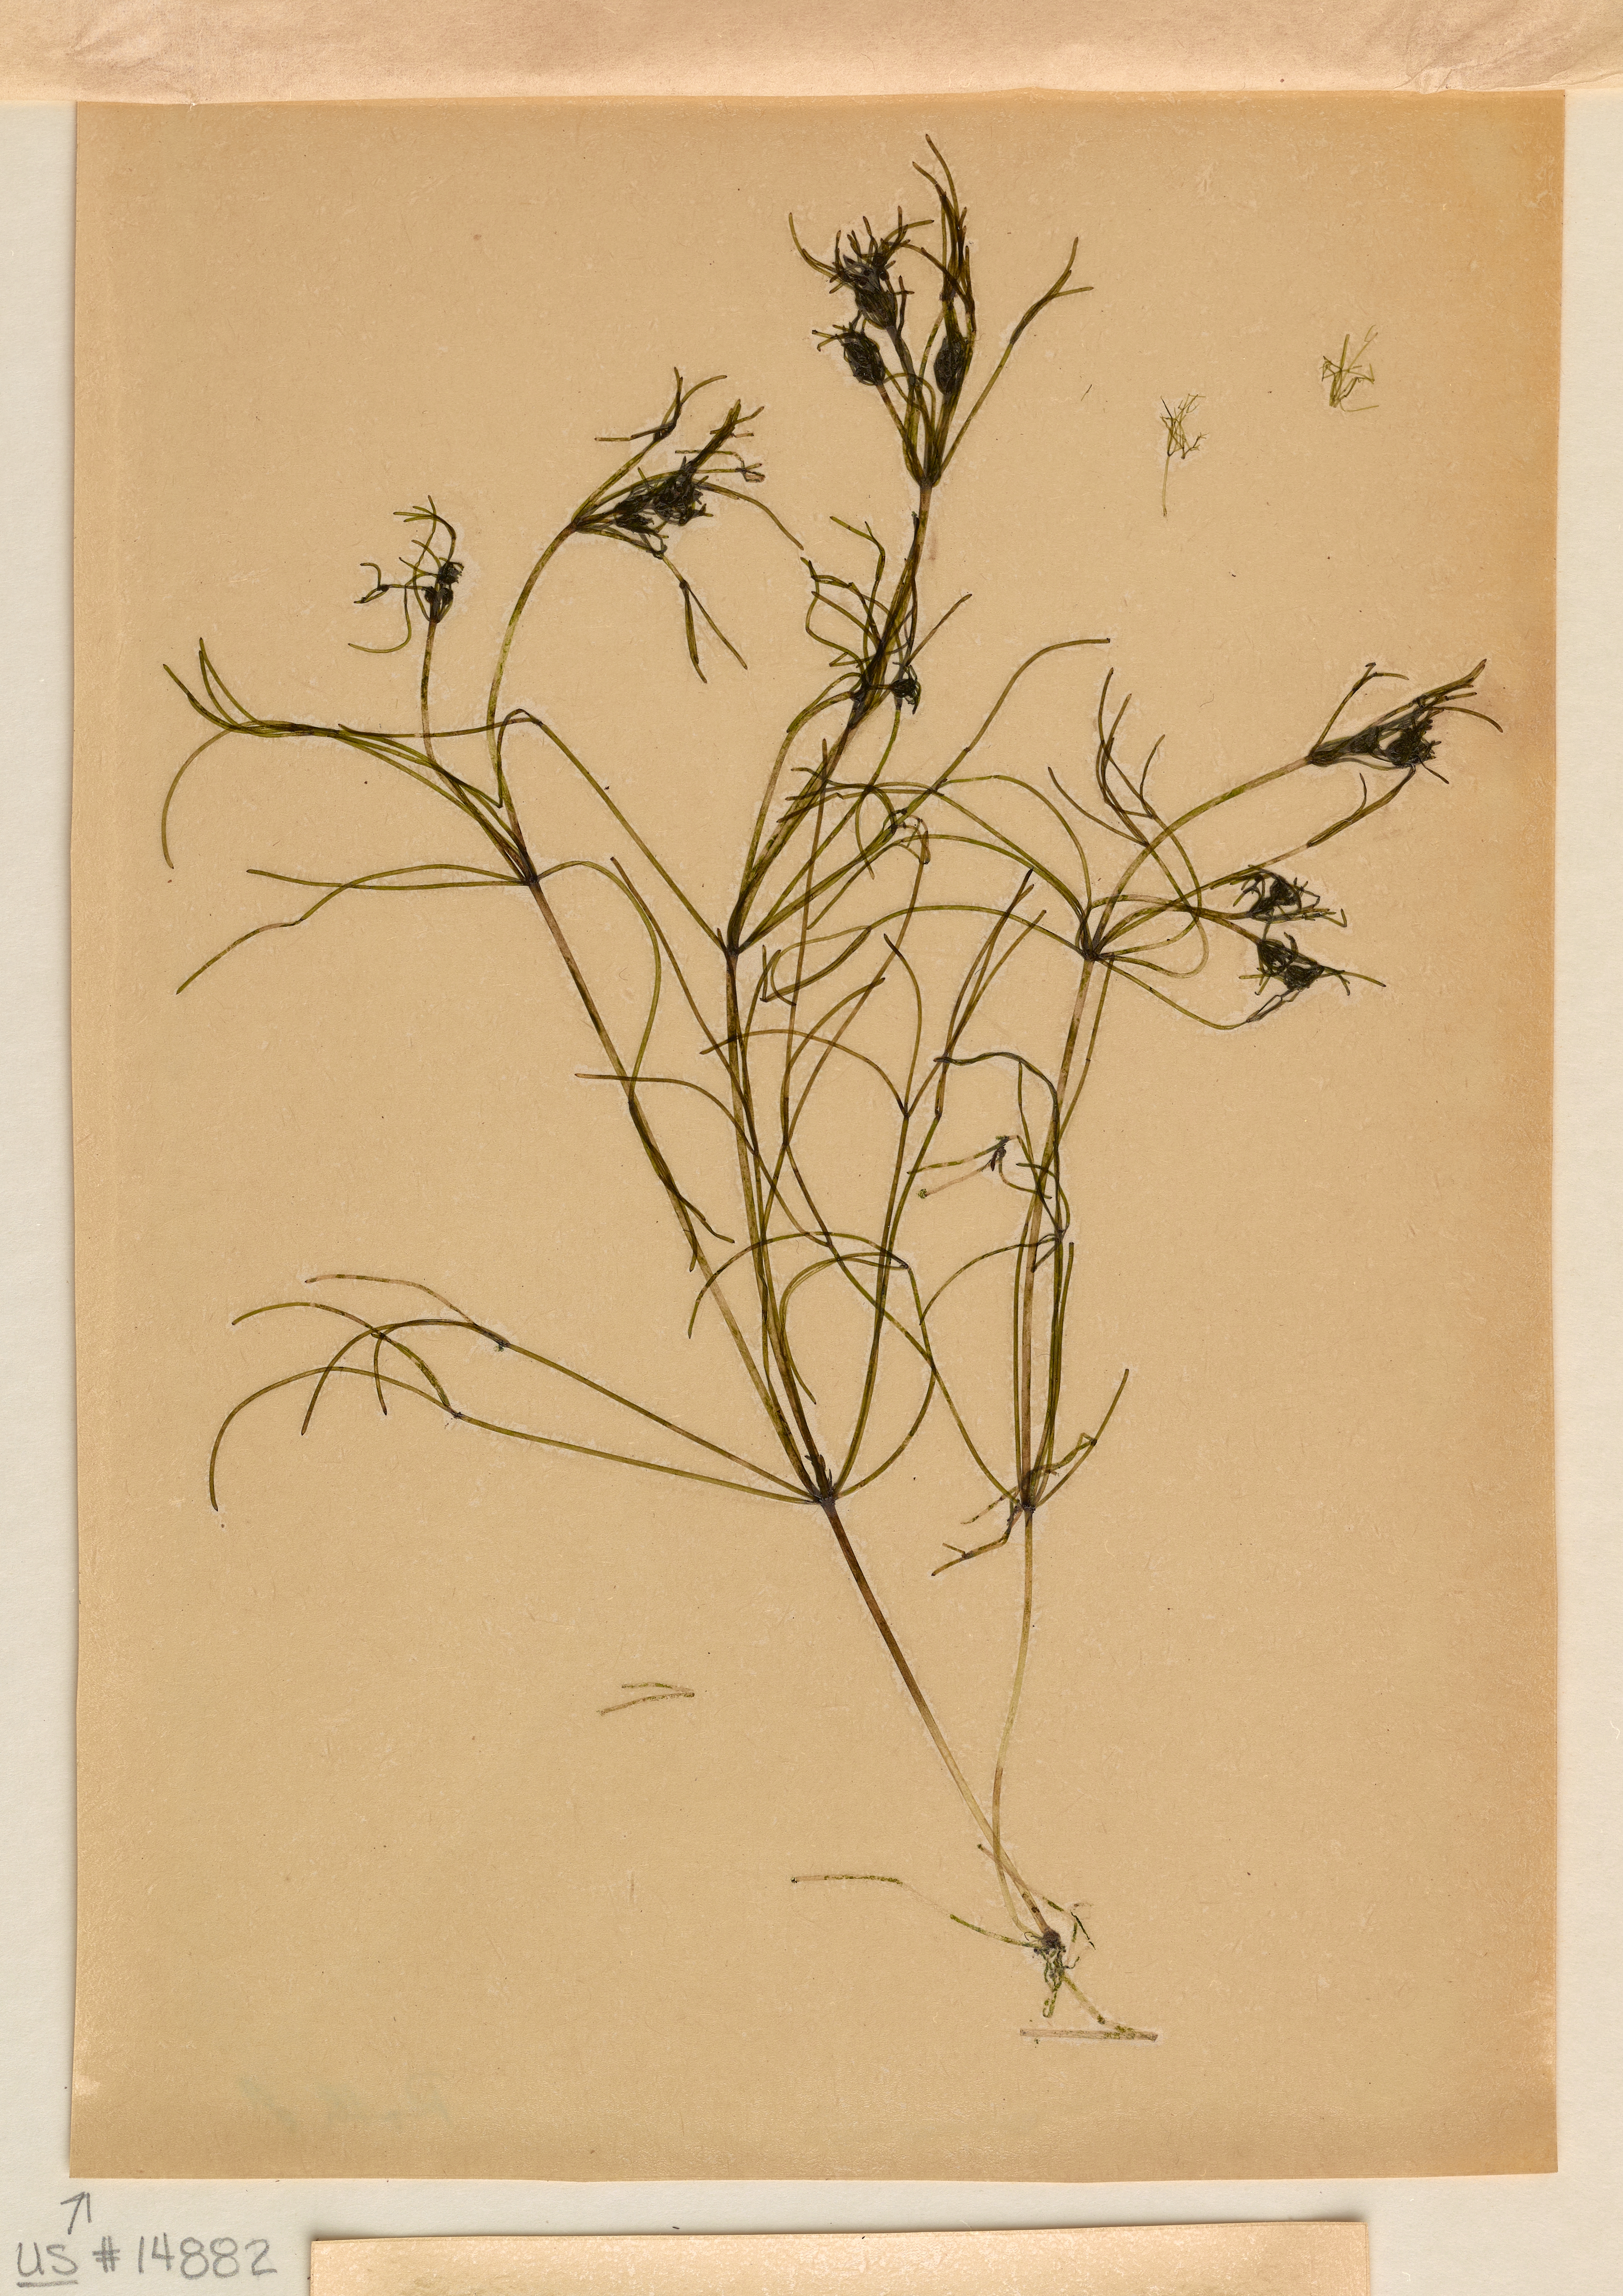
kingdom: Plantae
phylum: Charophyta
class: Charophyceae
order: Charales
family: Characeae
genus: Nitella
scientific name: Nitella opaca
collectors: W. Krause & H. Krause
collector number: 1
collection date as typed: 25 Mar 1983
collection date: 1983-03-25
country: Germany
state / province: Bayern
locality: Roth, illertissen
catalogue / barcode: US 14882